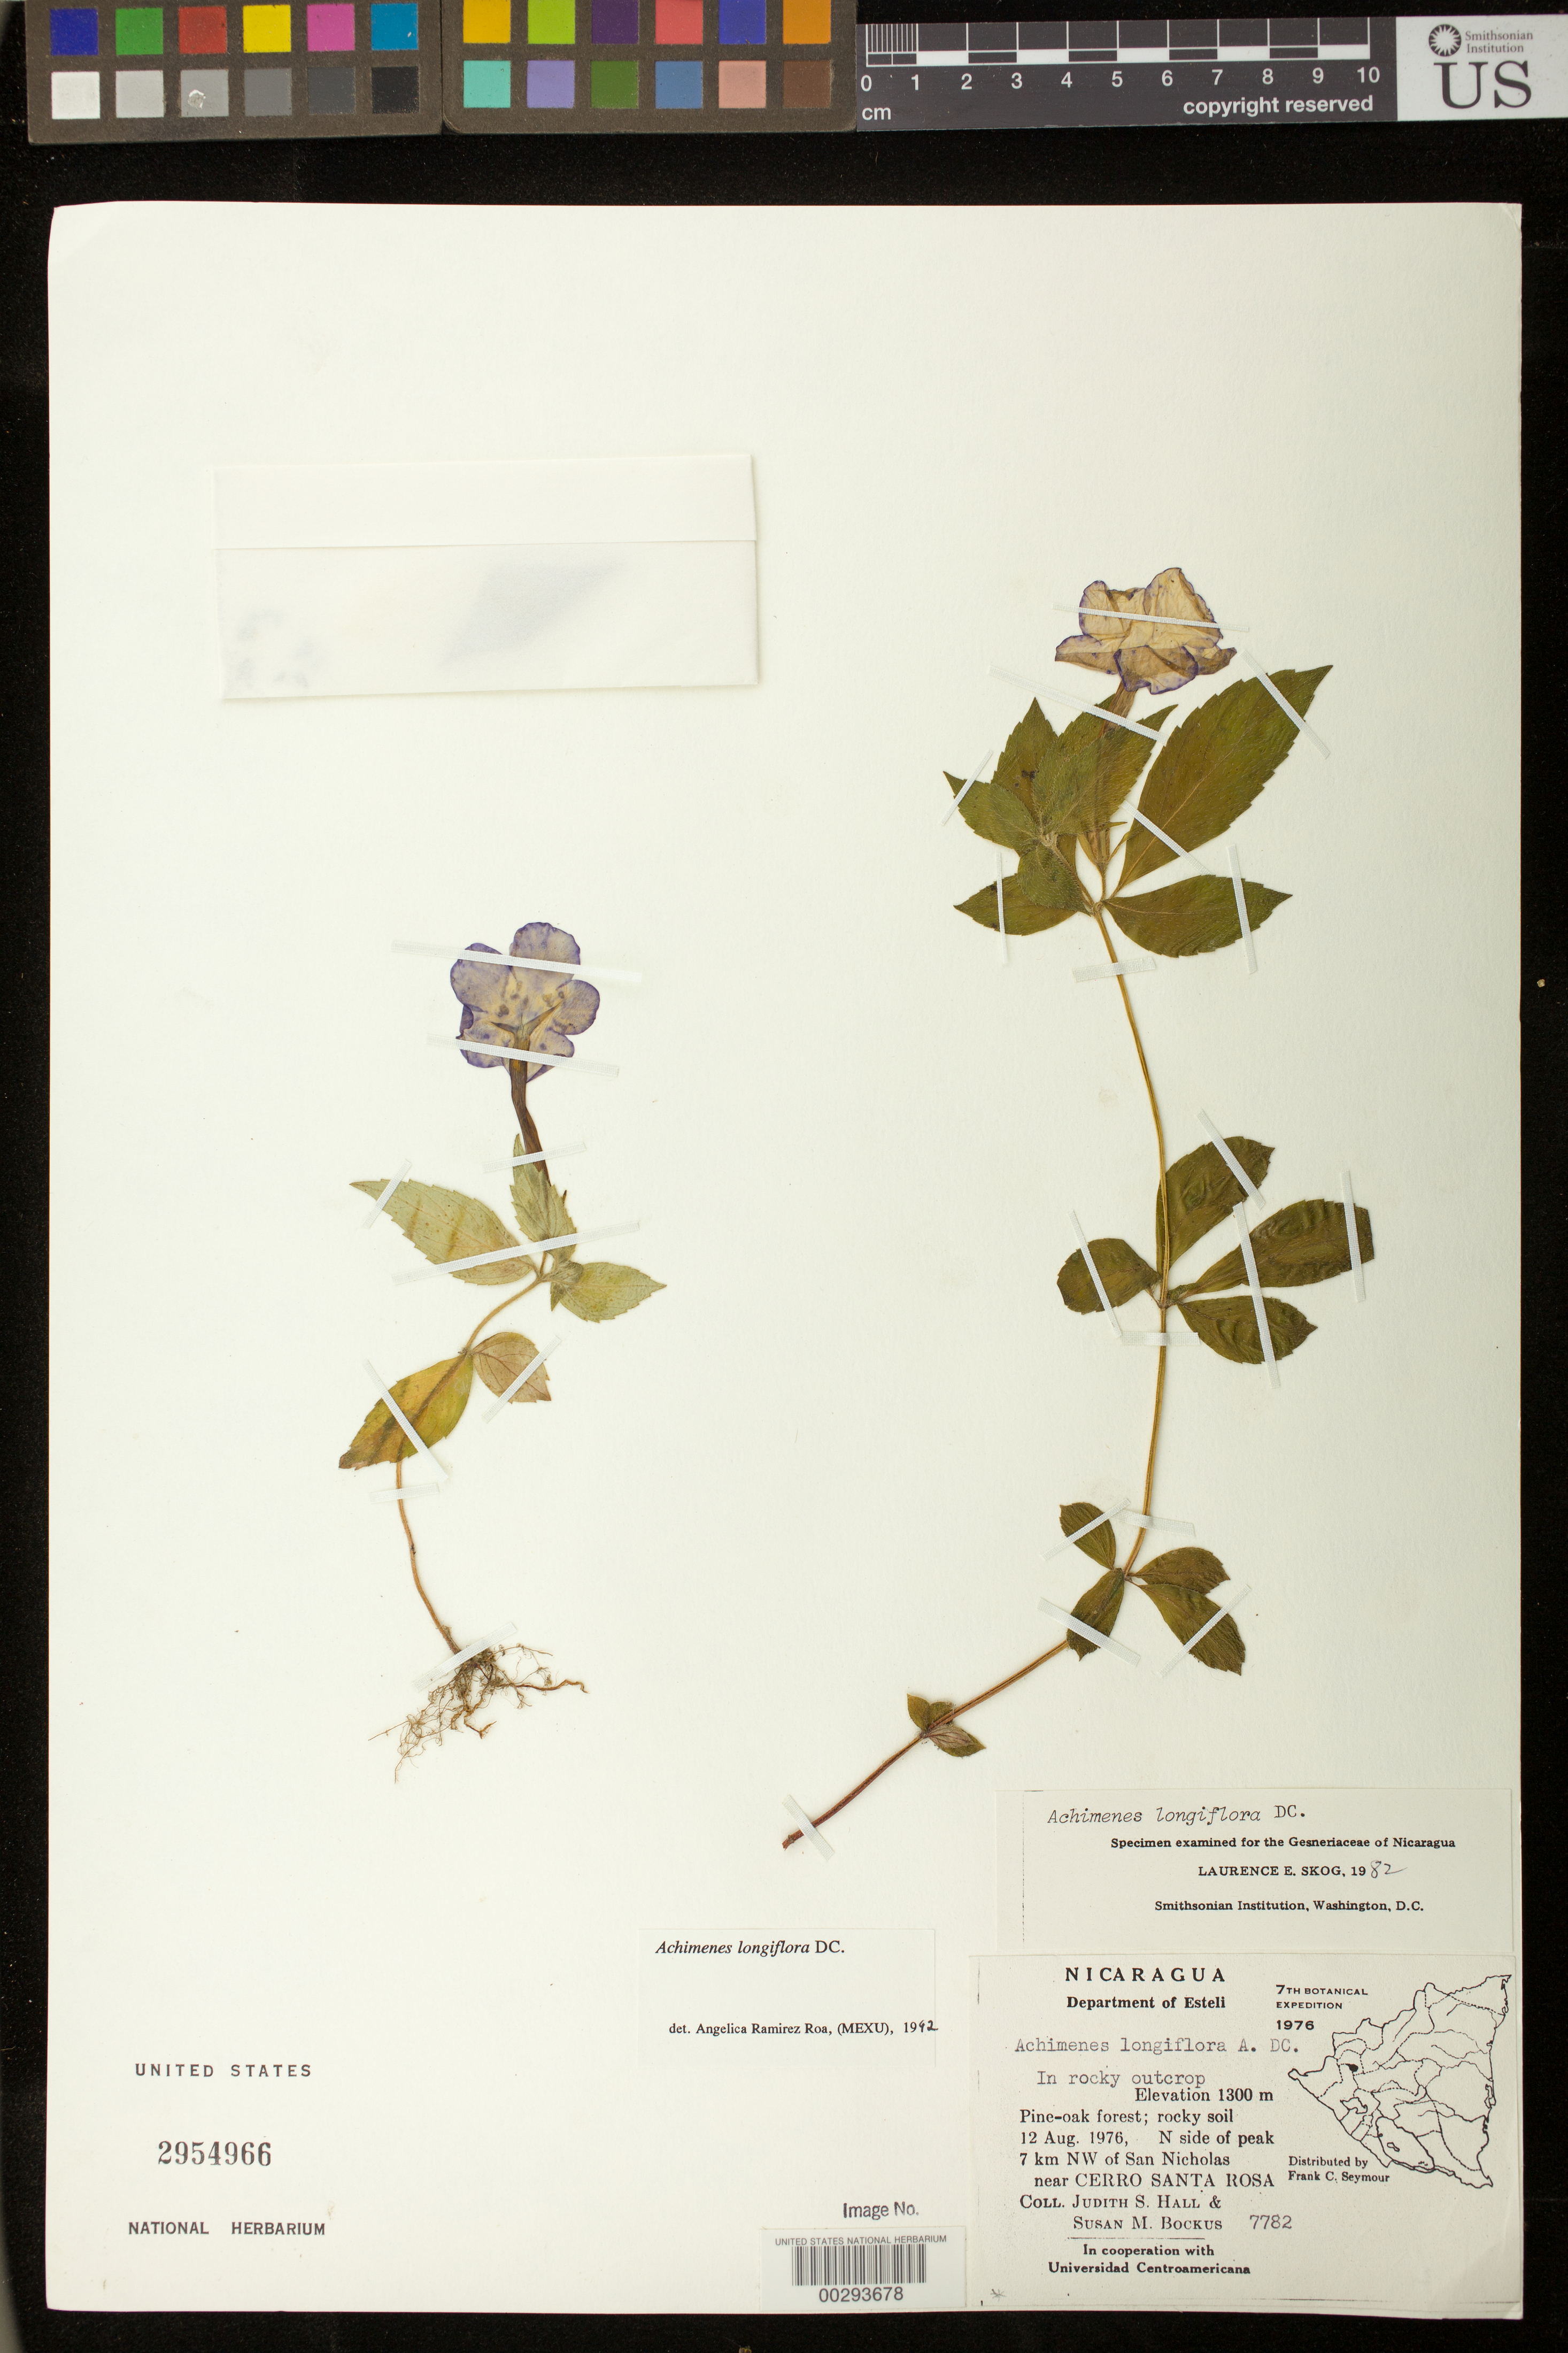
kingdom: Plantae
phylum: Tracheophyta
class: Magnoliopsida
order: Lamiales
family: Gesneriaceae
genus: Achimenes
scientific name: Achimenes longiflora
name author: DC.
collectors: J. Hall & S. Bockus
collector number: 7782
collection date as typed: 12 Aug 1976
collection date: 1976-08-12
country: Nicaragua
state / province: Esteli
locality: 7 km NW of San Nicholas near Cerro Santa Rosa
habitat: In rocky outcrop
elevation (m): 1300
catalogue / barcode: US 2954966